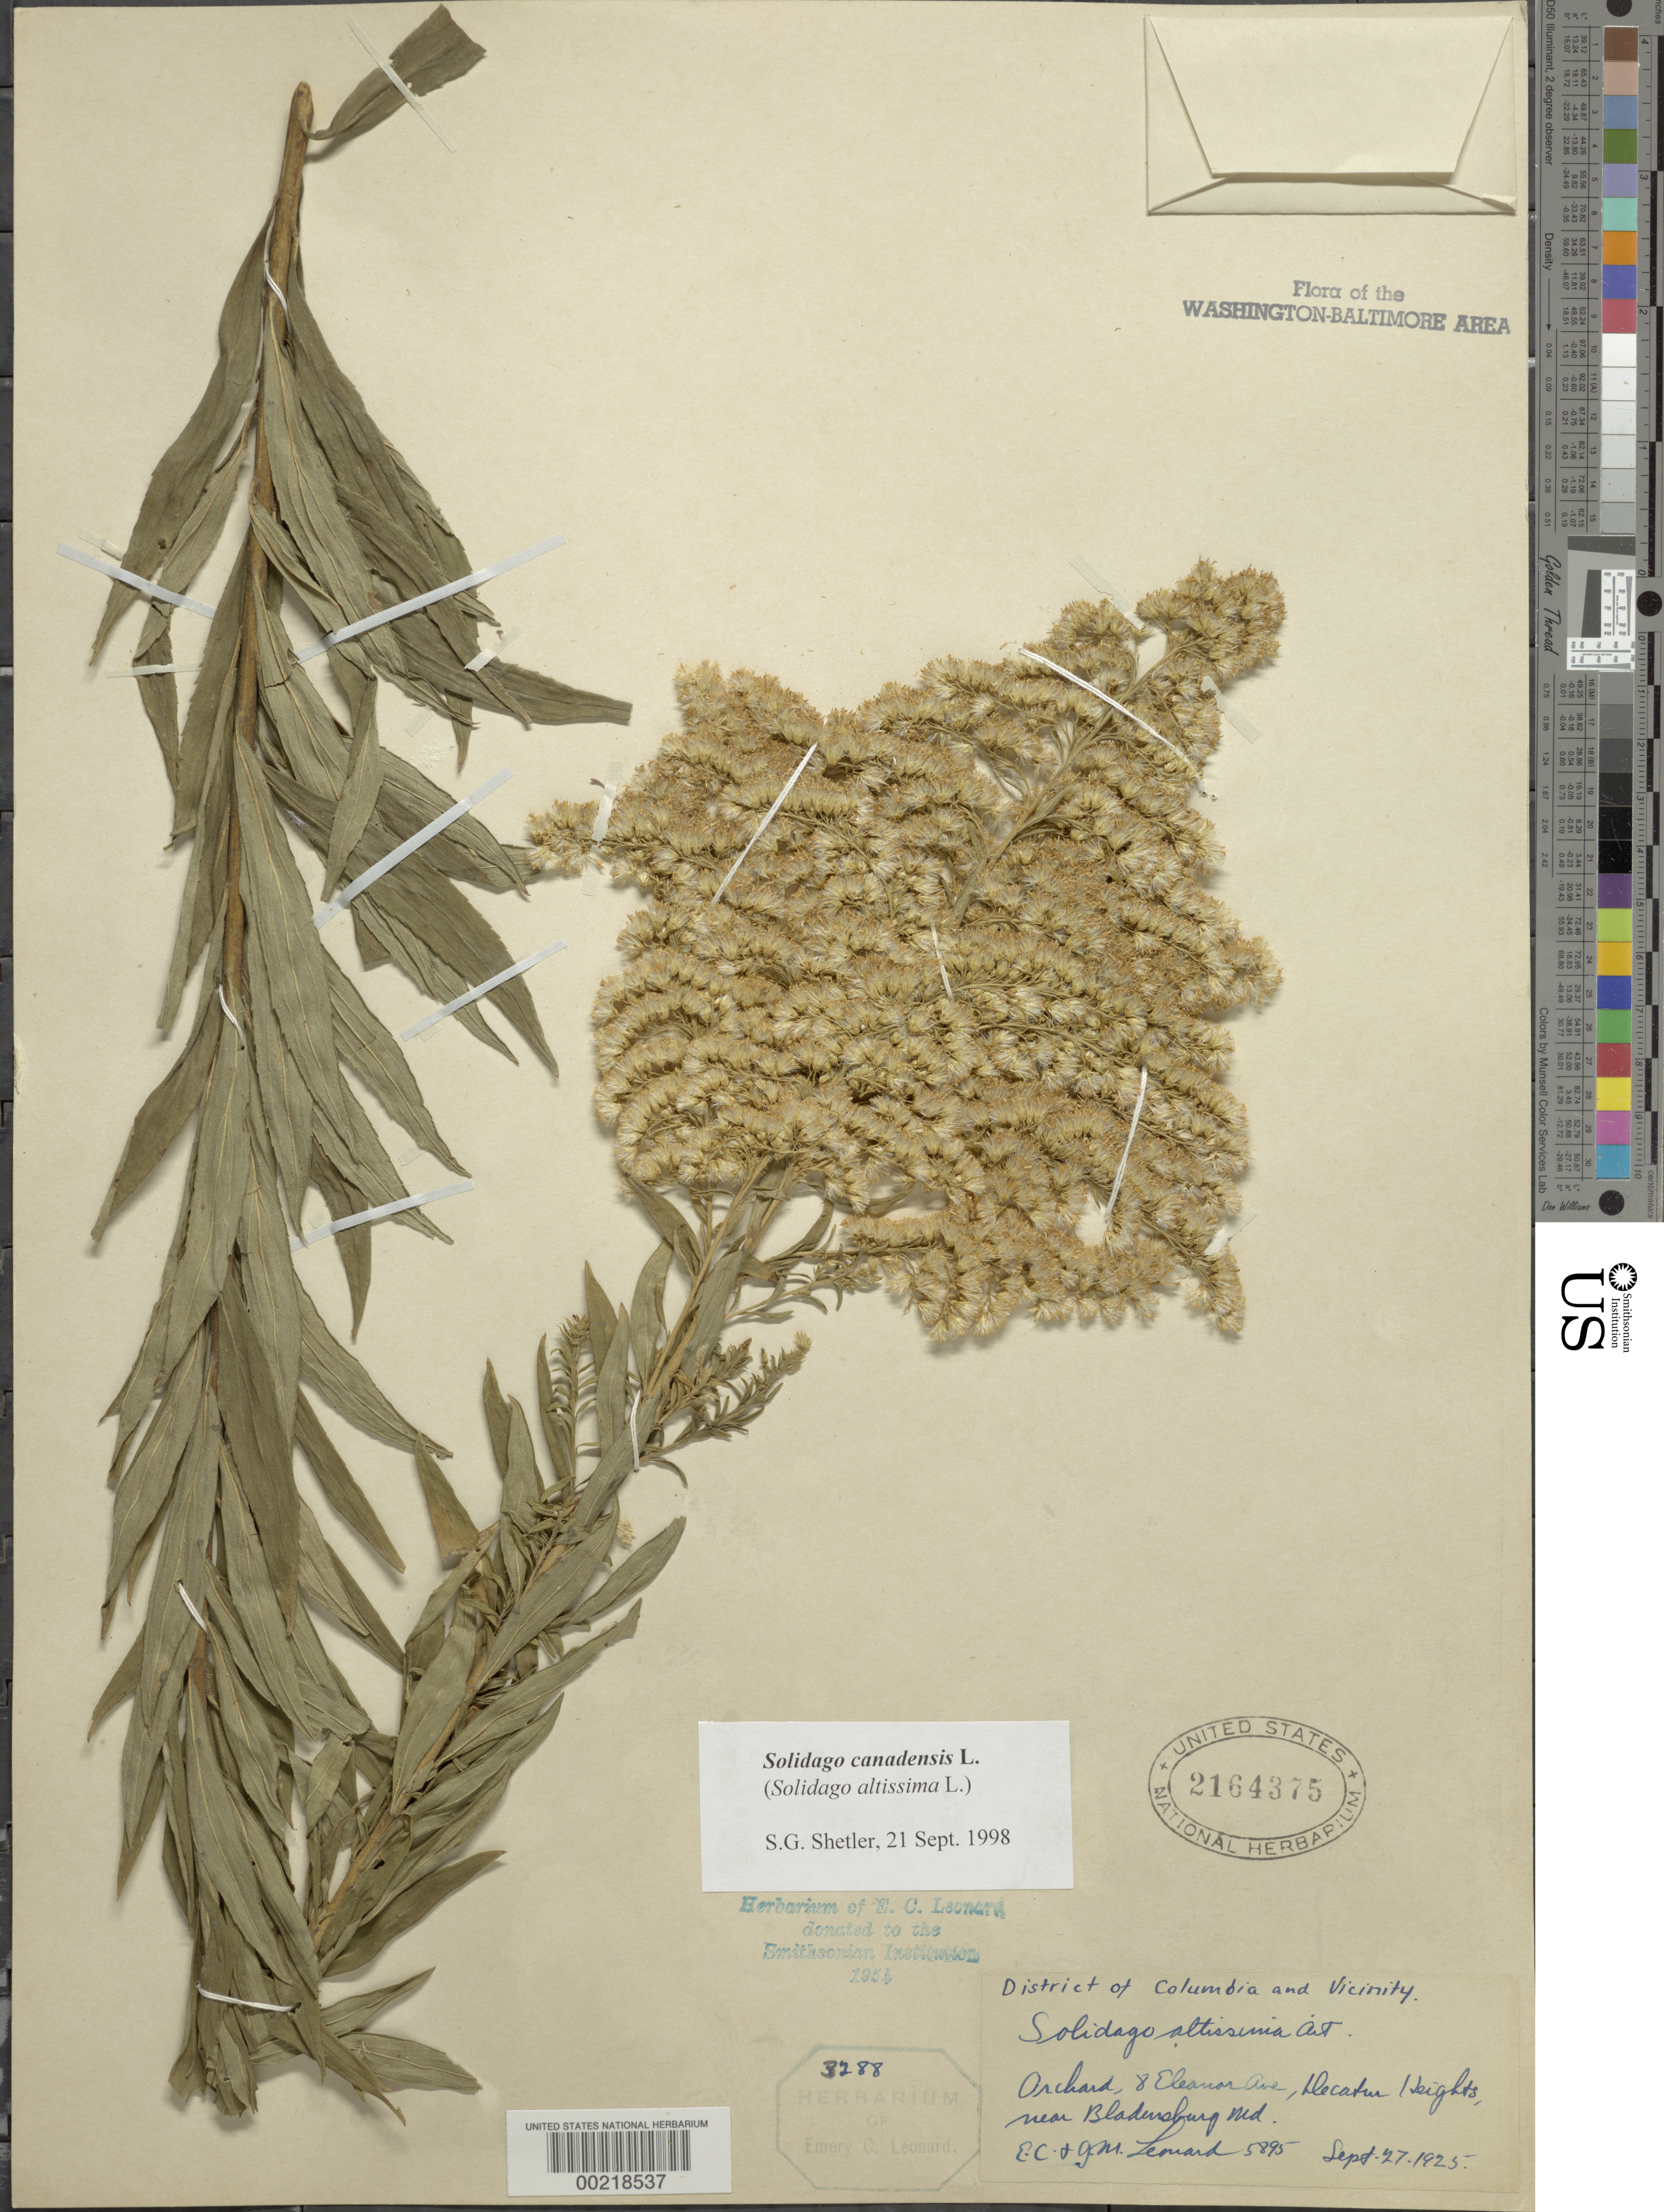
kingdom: Plantae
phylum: Tracheophyta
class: Magnoliopsida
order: Asterales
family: Asteraceae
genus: Solidago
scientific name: Solidago canadensis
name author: L.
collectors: E. C. Leonard & G. M. Leonard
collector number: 5895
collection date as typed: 27 Sep 1925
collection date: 1925-09-27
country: United States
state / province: Maryland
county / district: Prince George's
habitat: Orchard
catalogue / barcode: US 2164375